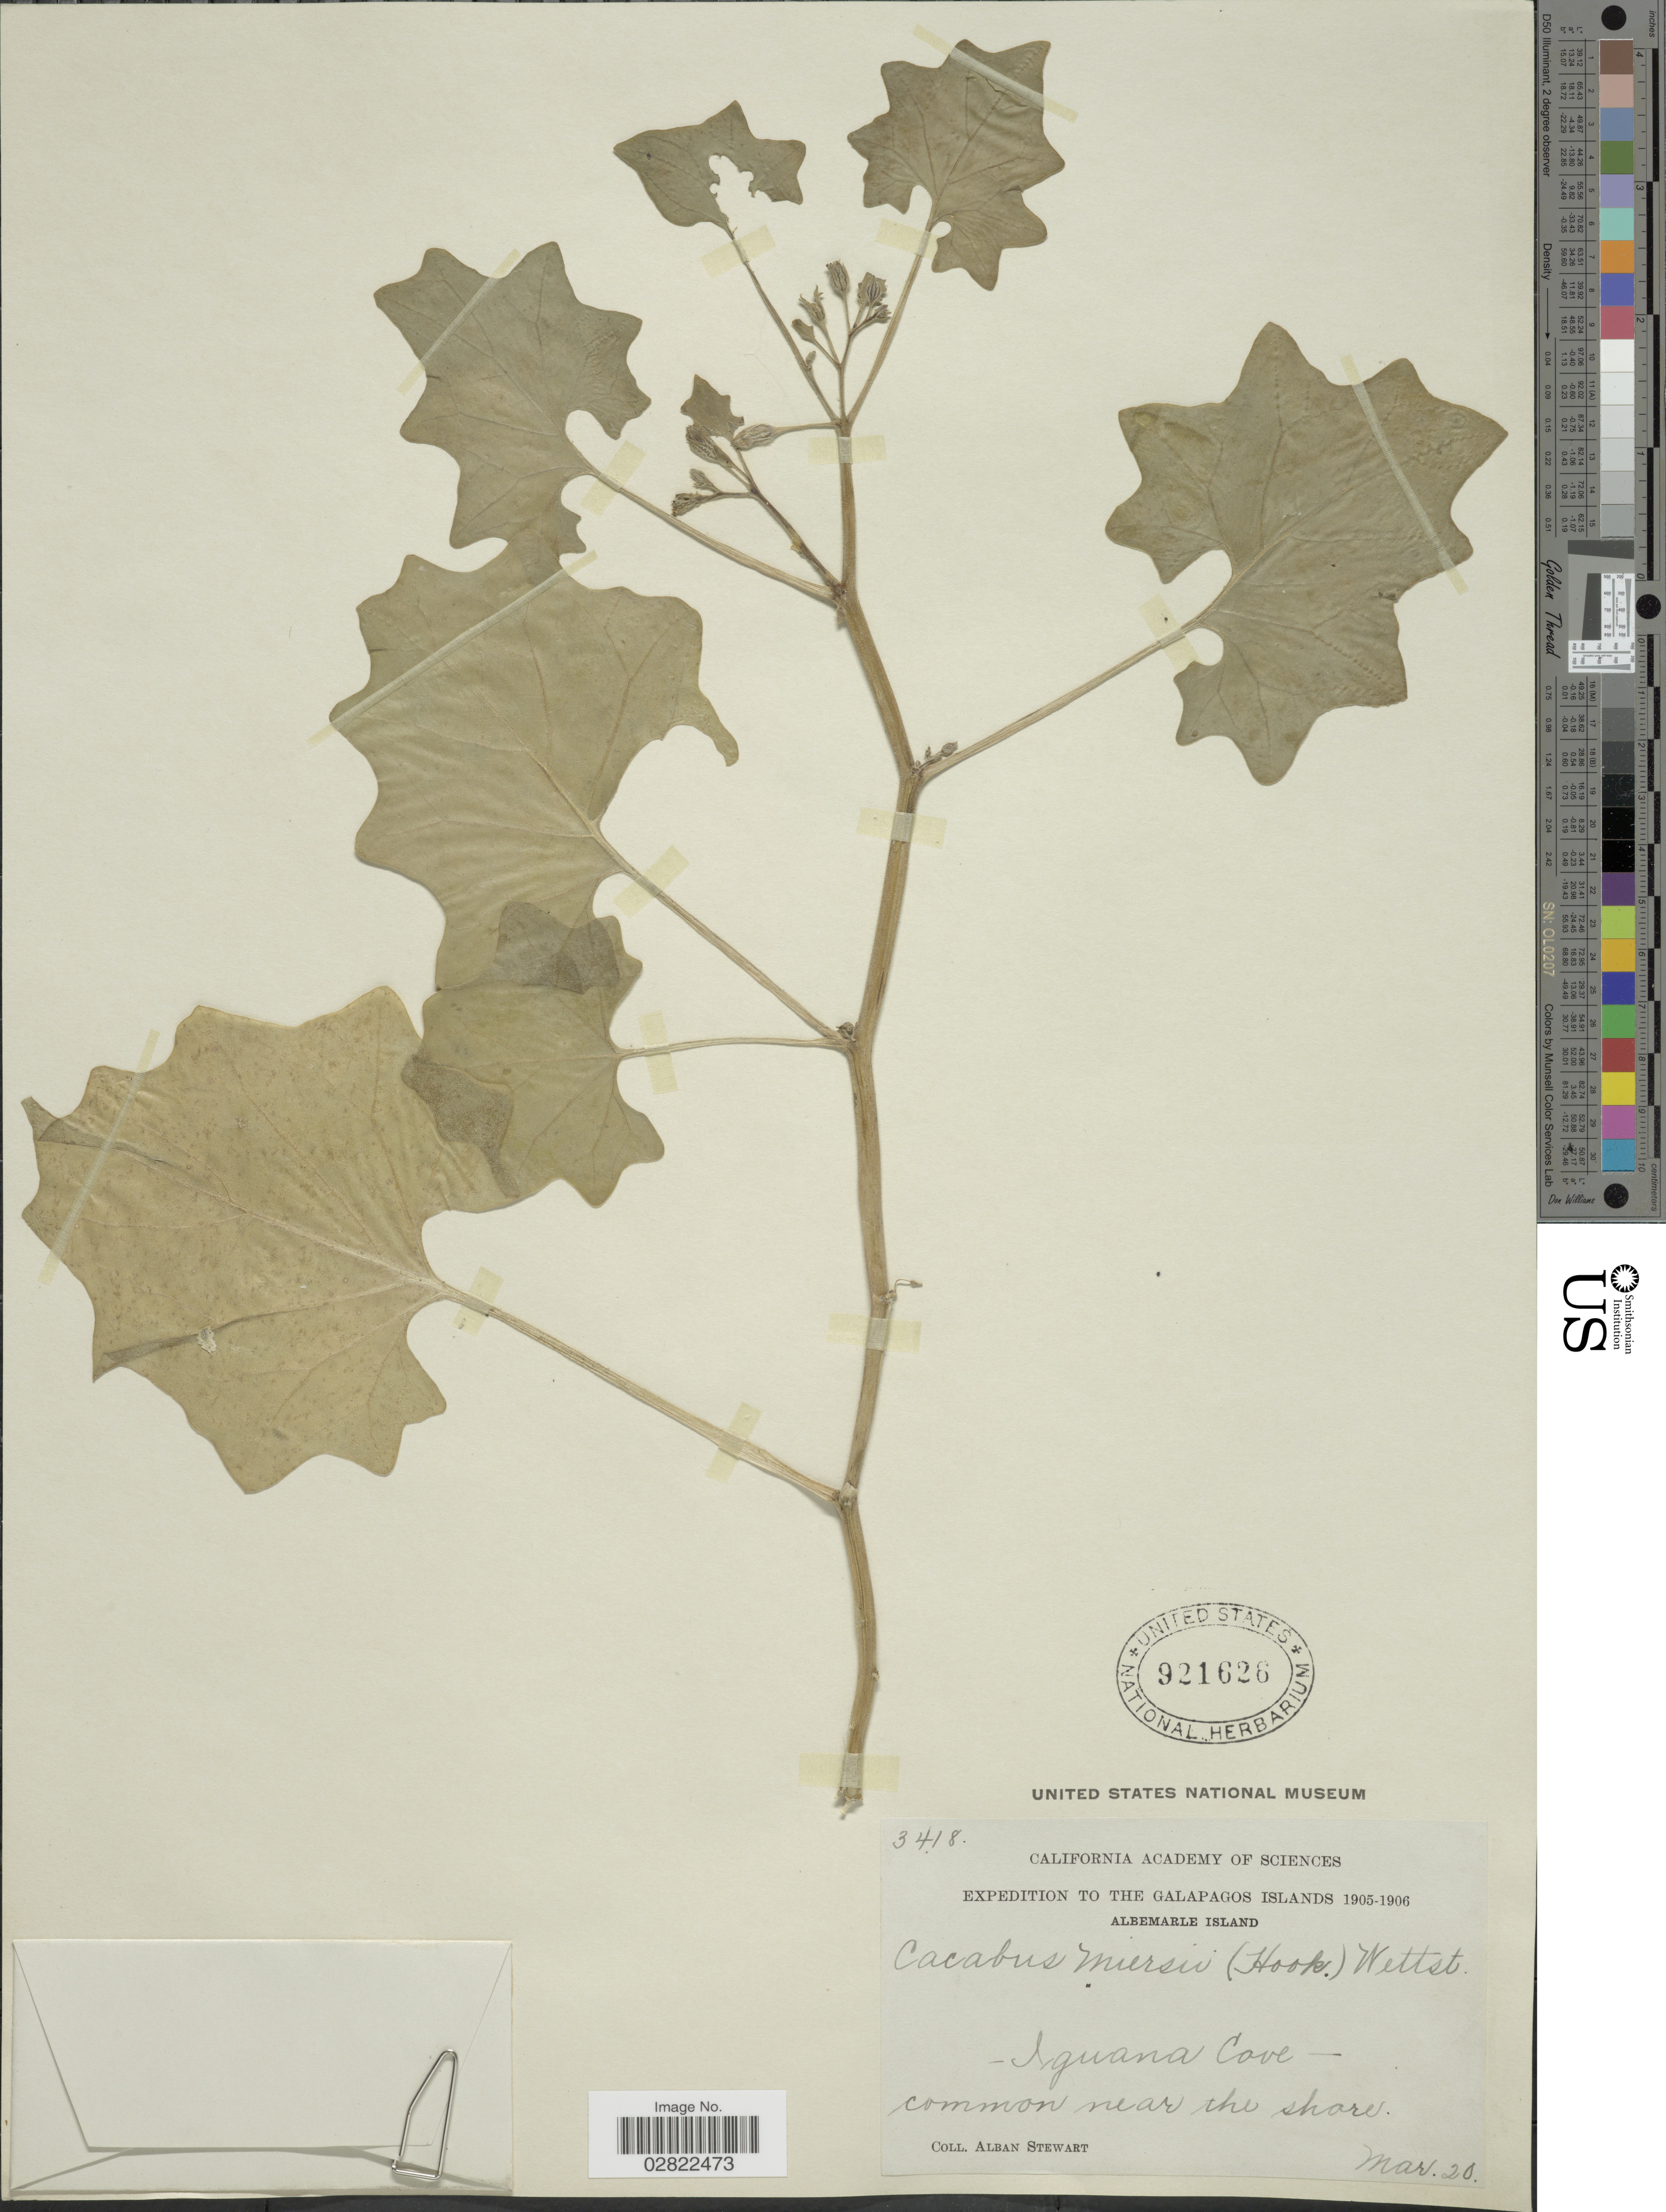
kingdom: Plantae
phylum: Tracheophyta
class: Magnoliopsida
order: Solanales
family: Solanaceae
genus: Exodeconus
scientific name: Exodeconus miersii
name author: (Hook. f.) D'Arcy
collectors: A. Stewart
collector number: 3418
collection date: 1905-03-20/1906-03-20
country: Ecuador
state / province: Colón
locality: The Galapagos Islands, Albemarle Island, Iguana Cave.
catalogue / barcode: US 921626